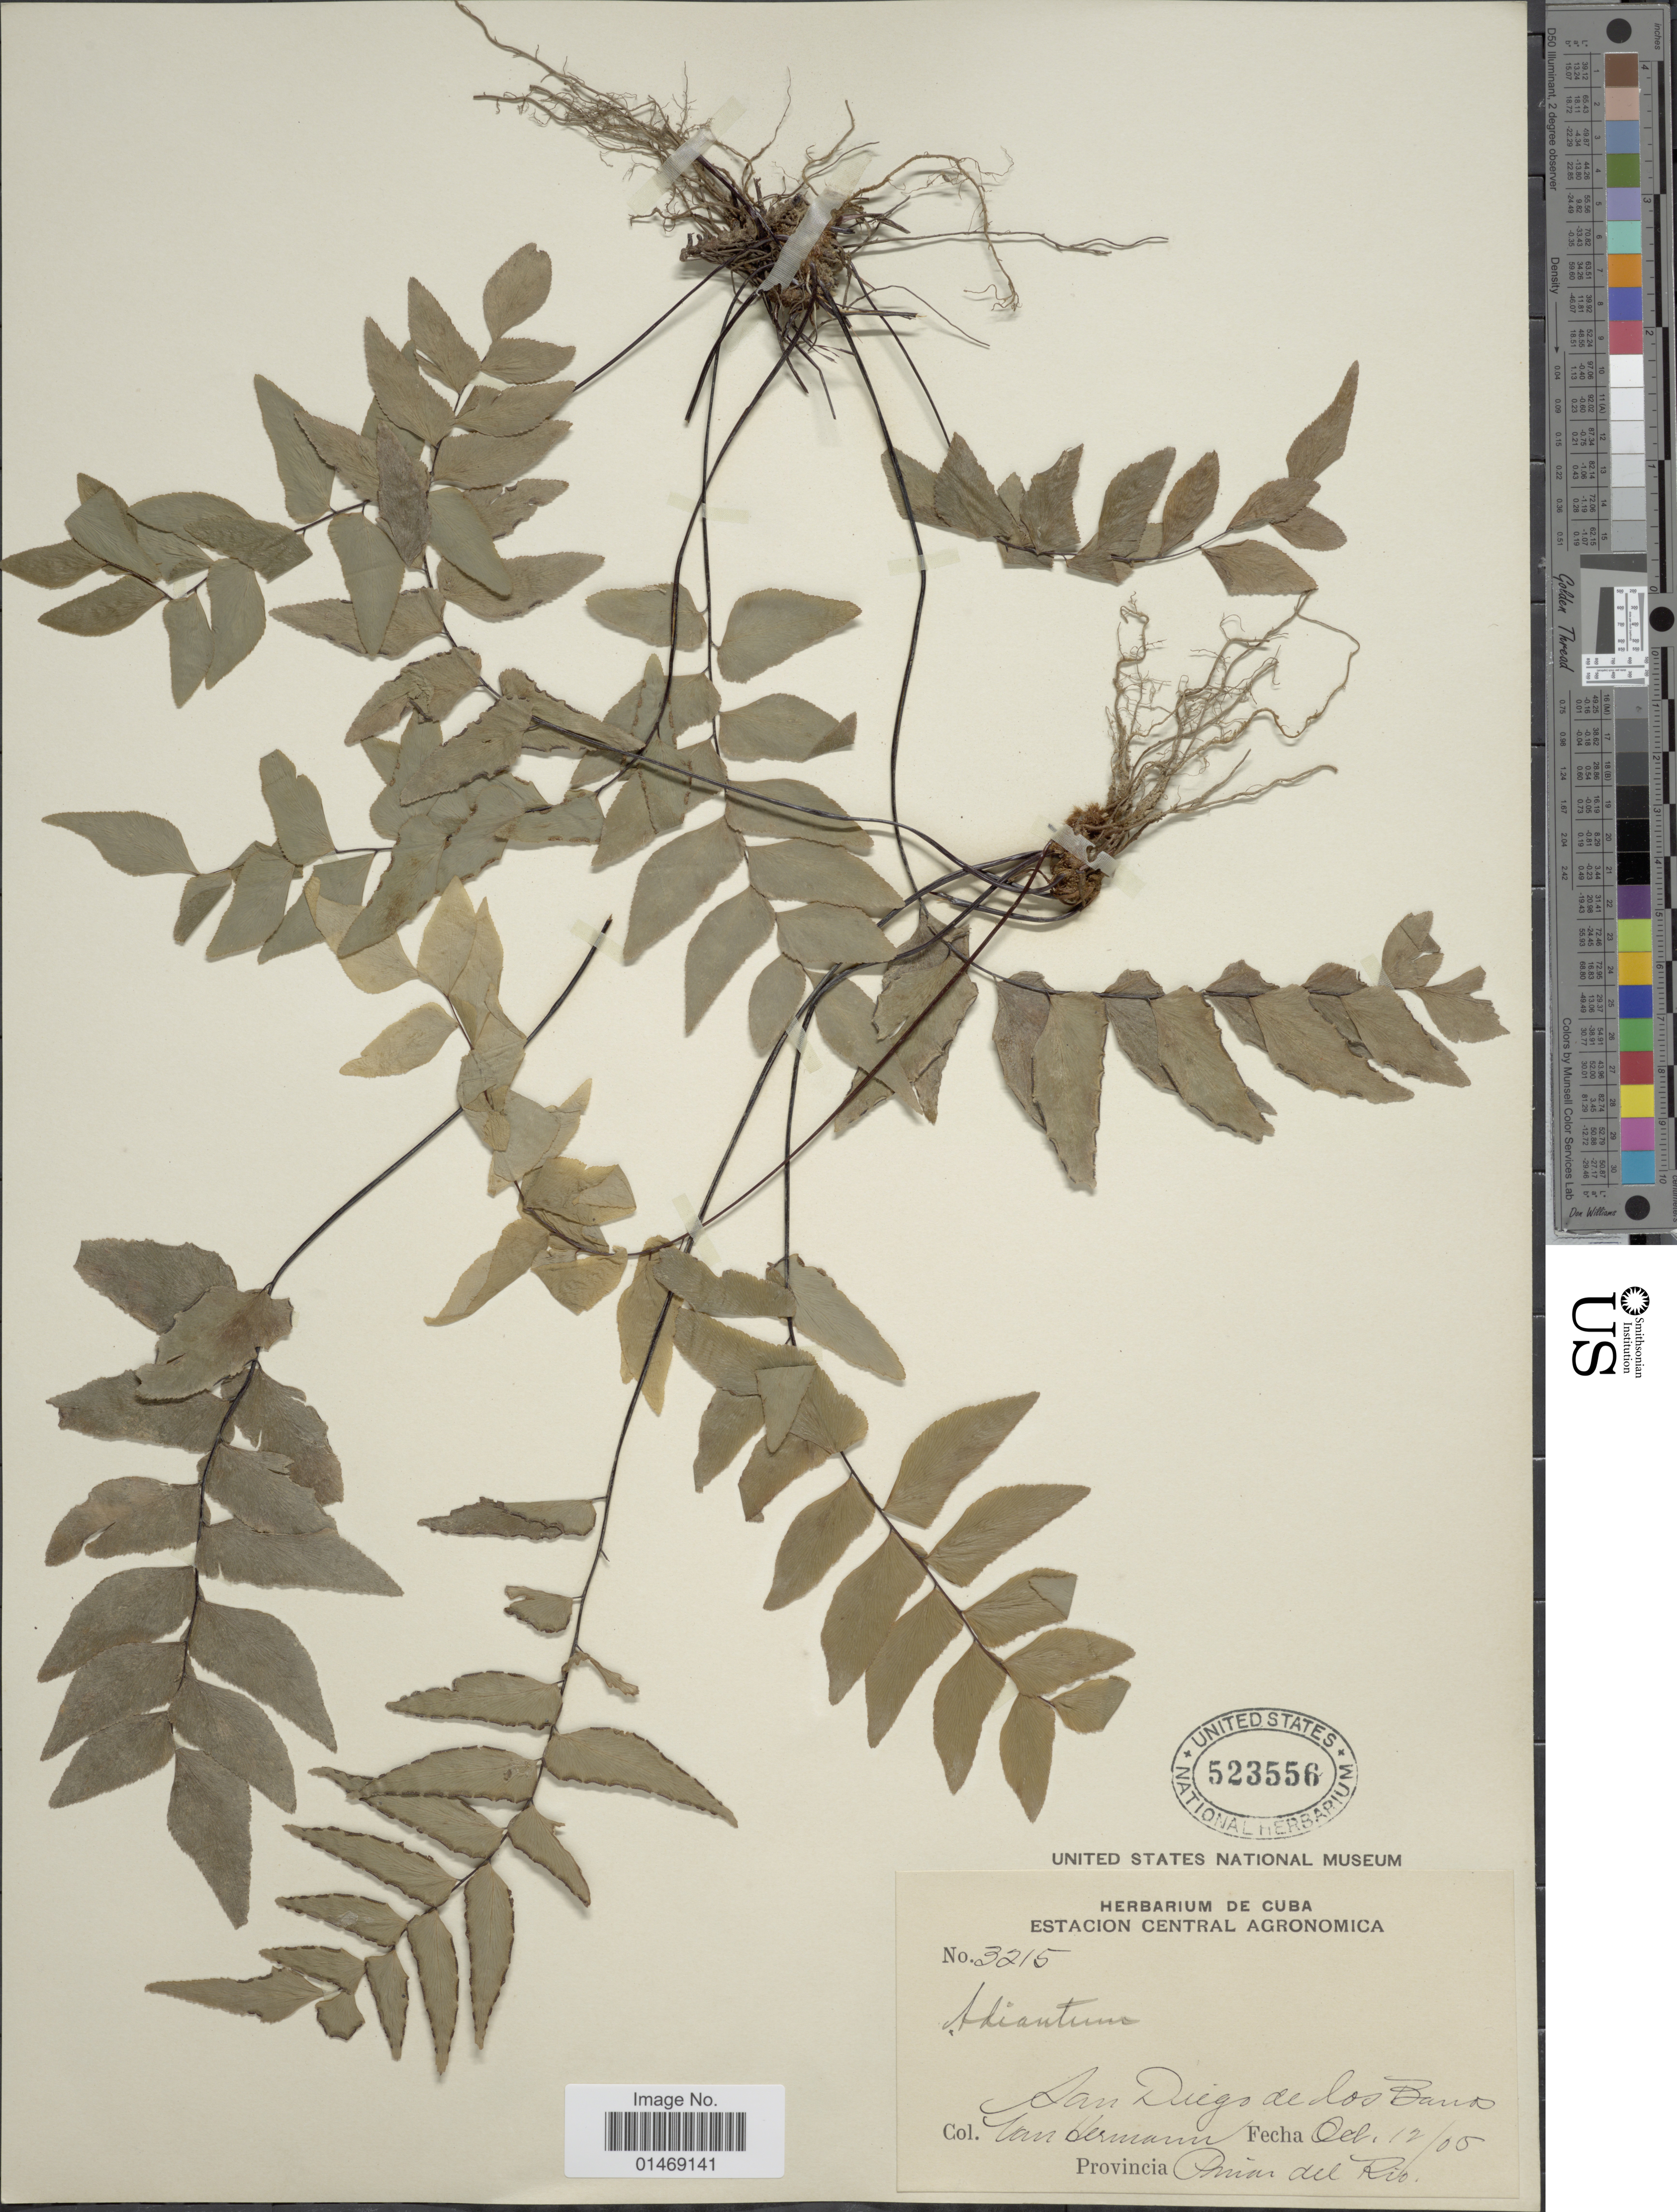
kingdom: Plantae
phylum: Tracheophyta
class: Polypodiopsida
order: Polypodiales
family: Pteridaceae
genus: Adiantum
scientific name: Adiantum petiolatum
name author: Desv.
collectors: Van Hermann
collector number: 3215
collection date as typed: Transcribed d/m/y: 12/10/5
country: Cuba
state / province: Pinar del Río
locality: San Diego de los Banos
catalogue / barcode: US 523556